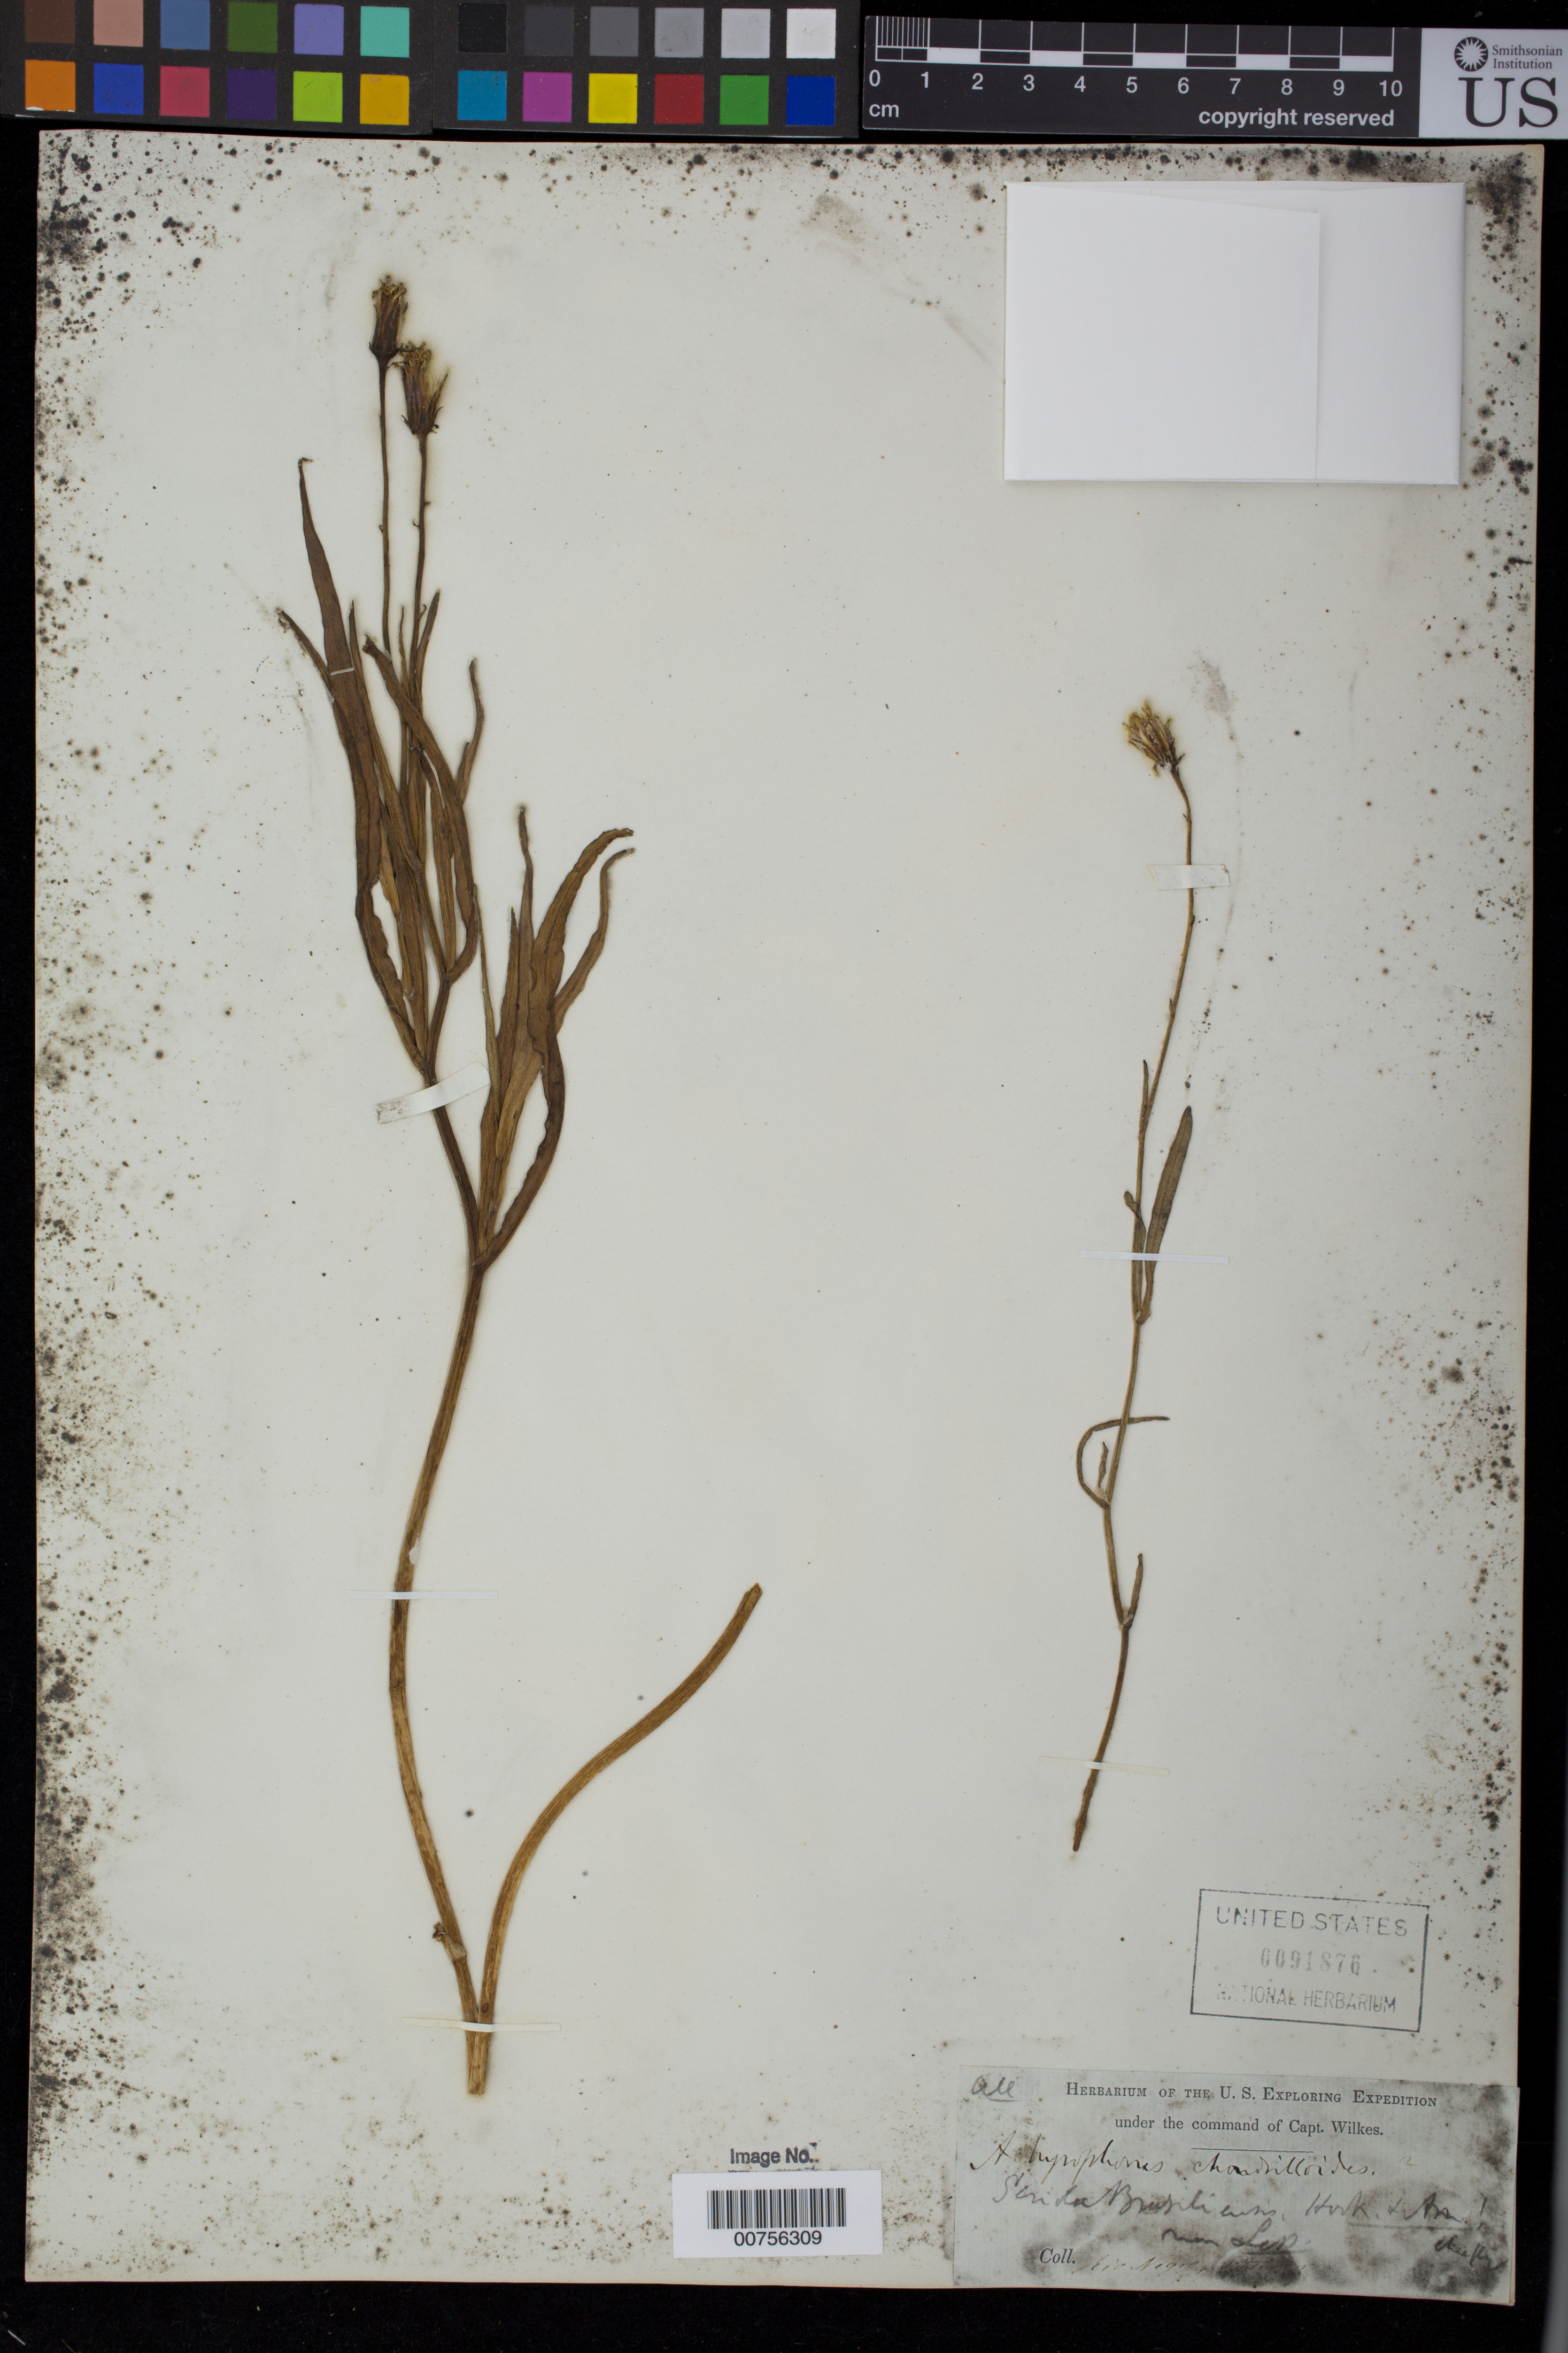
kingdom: Plantae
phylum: Tracheophyta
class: Magnoliopsida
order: Asterales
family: Asteraceae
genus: Achyrophorus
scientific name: Achyrophorus chondrilloides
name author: A. Gray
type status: Type Collection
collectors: Wilkes Explor. Exped.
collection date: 1838/1842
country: Argentina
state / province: Rio Negro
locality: Rio Negro, Patagonia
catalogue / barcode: US 91876